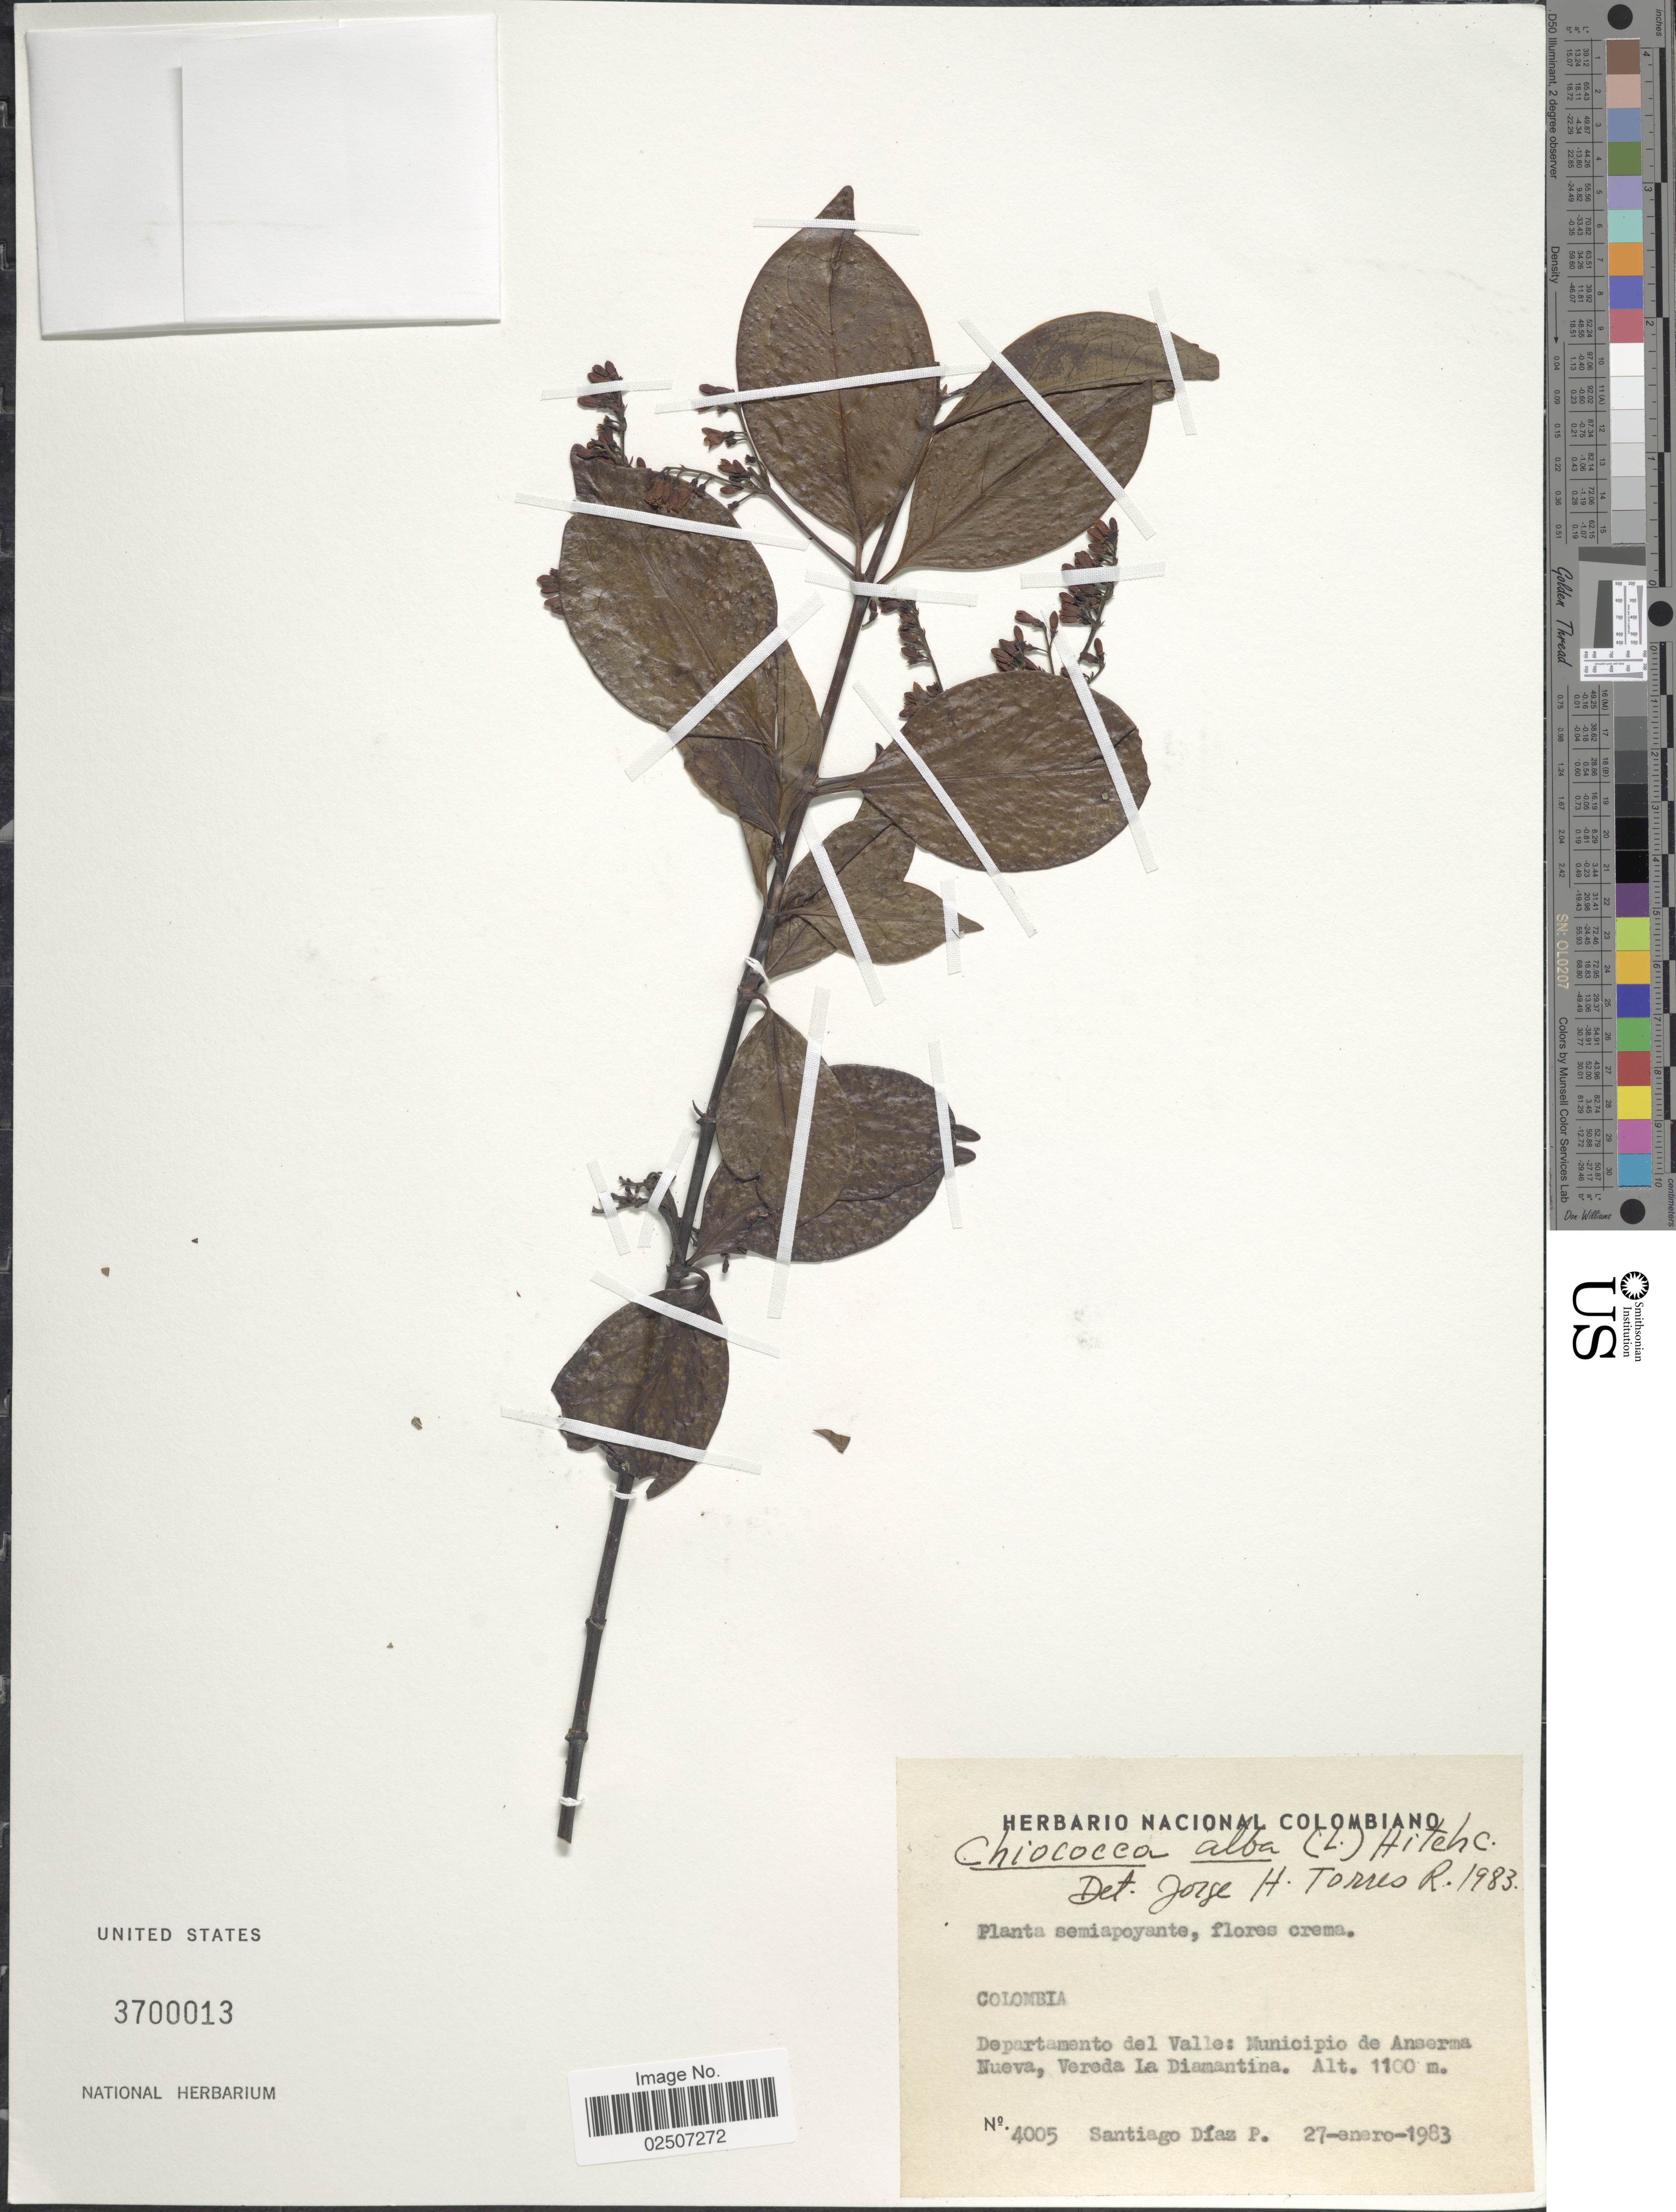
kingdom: Plantae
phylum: Tracheophyta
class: Magnoliopsida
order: Gentianales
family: Rubiaceae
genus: Chiococca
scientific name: Chiococca alba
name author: (L.) Hitchc.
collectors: S. Díaz Píedrahíta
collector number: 4005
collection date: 1983-01-27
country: Colombia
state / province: Valle del Cauca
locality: Departamento del Valle: Municipio de Anserma Nueva, Vereda La Diamantina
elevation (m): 1100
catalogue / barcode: US 3700013